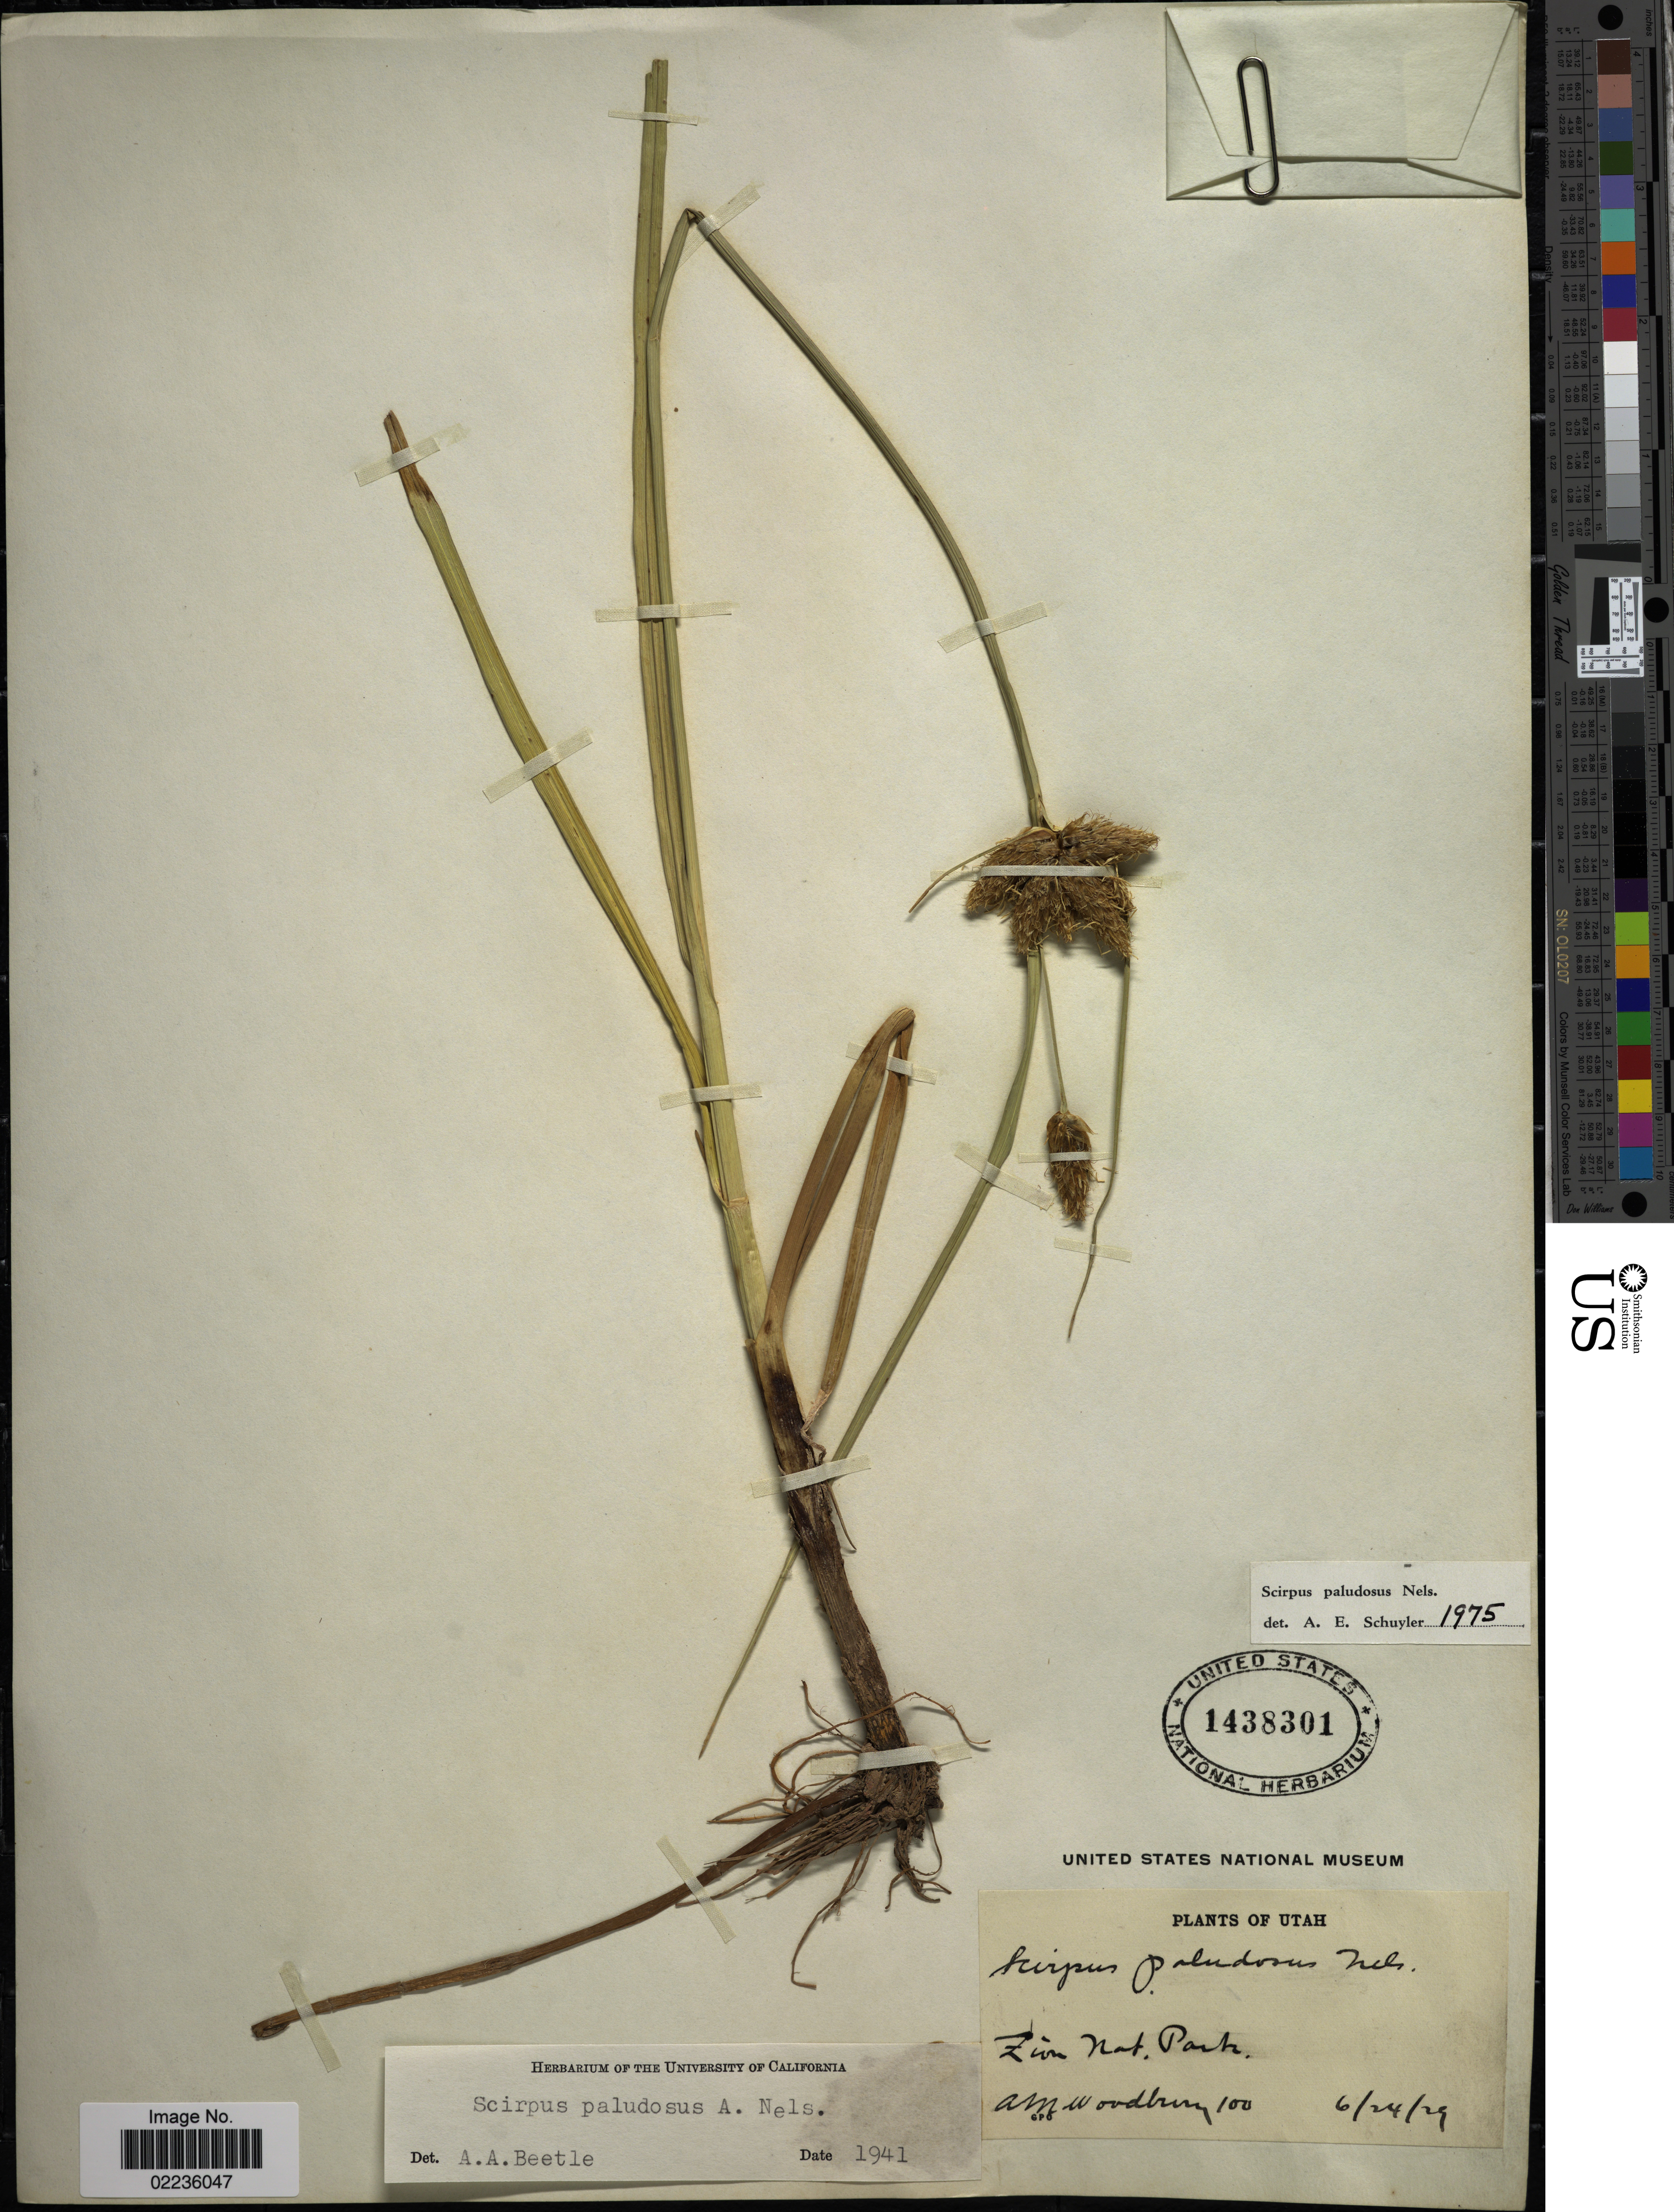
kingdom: Plantae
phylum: Tracheophyta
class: Liliopsida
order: Poales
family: Cyperaceae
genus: Bolboschoenus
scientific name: Bolboschoenus maritimus subsp. paludosus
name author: (A. Nelson) T. Koyama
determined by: Strong, M. T., (US), Smithsonian Institution - National Museum of Natural History (UNITED STATES)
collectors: A. M. Woodbury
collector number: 100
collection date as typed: Transcribed d/m/y: 24/6/29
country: United States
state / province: Utah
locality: Zion Nat. Park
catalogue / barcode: US 1438301